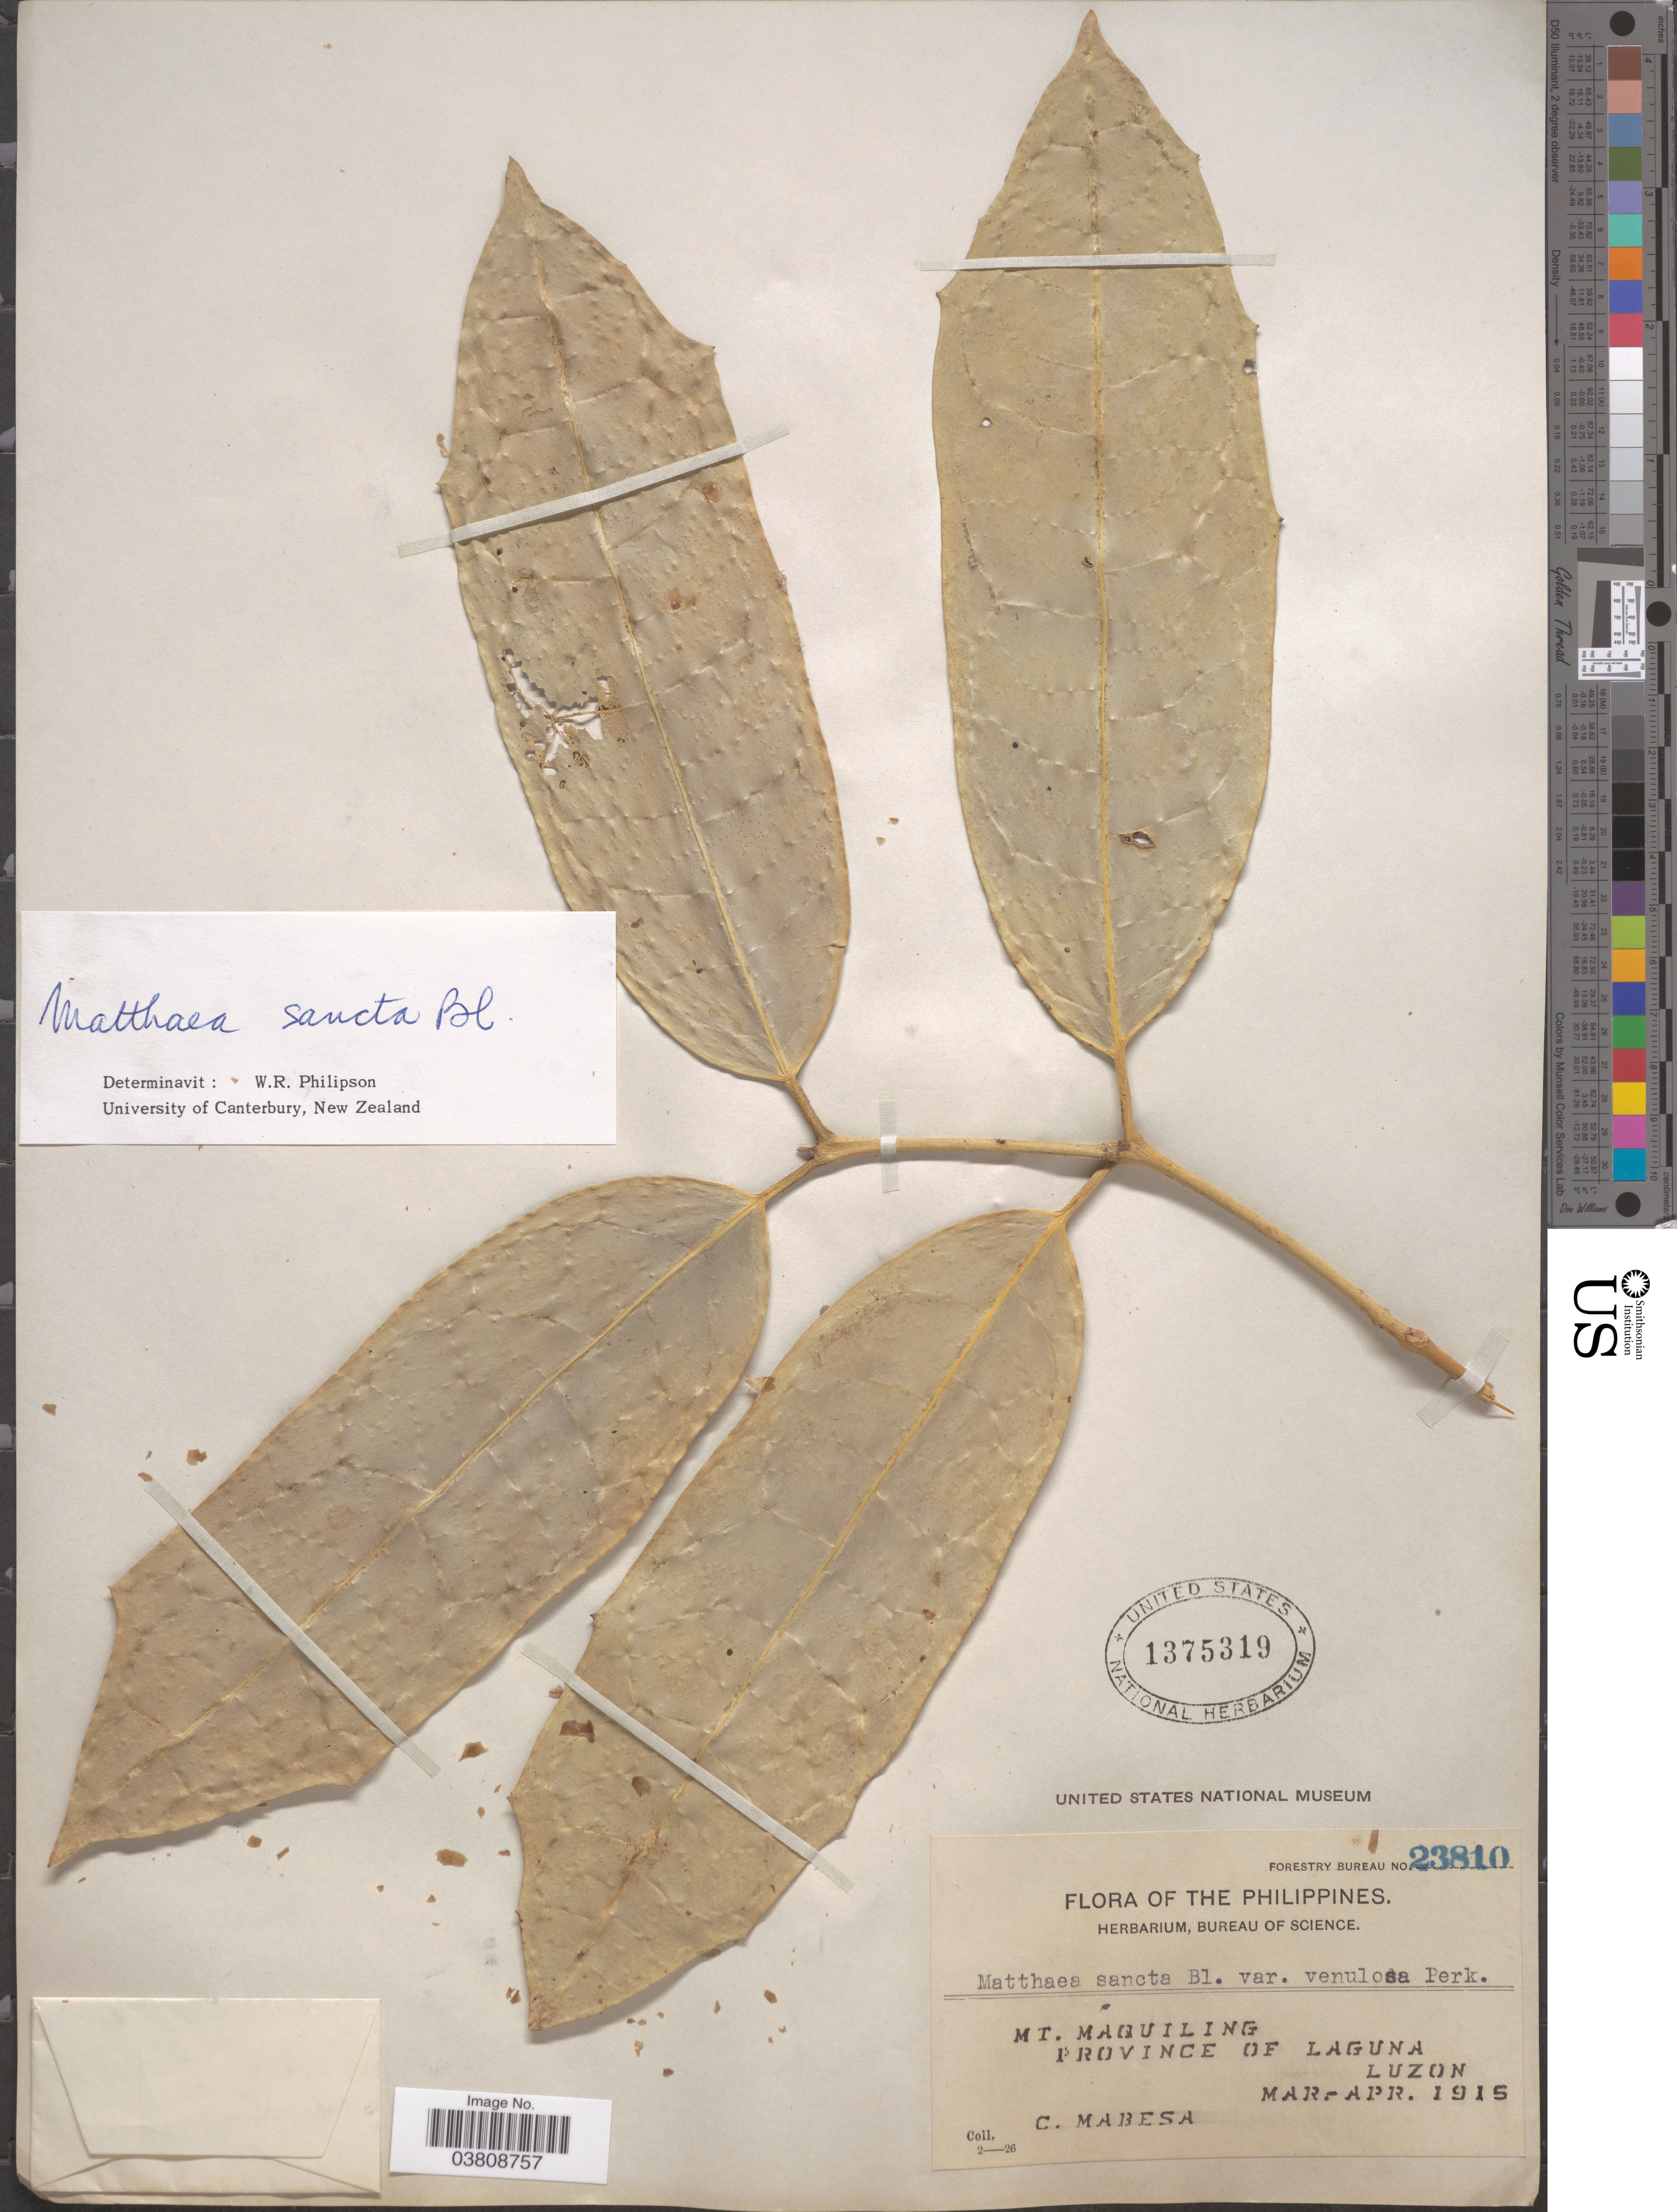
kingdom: Plantae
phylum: Tracheophyta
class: Magnoliopsida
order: Laurales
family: Monimiaceae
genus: Matthaea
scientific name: Matthaea sancta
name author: Blume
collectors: C. Mabesa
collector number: Forestry Bureau 23810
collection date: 1915-03/1915-04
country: Philippines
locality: Mt. Maquiling. Province Laguna. Luzon.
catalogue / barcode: US 1375319